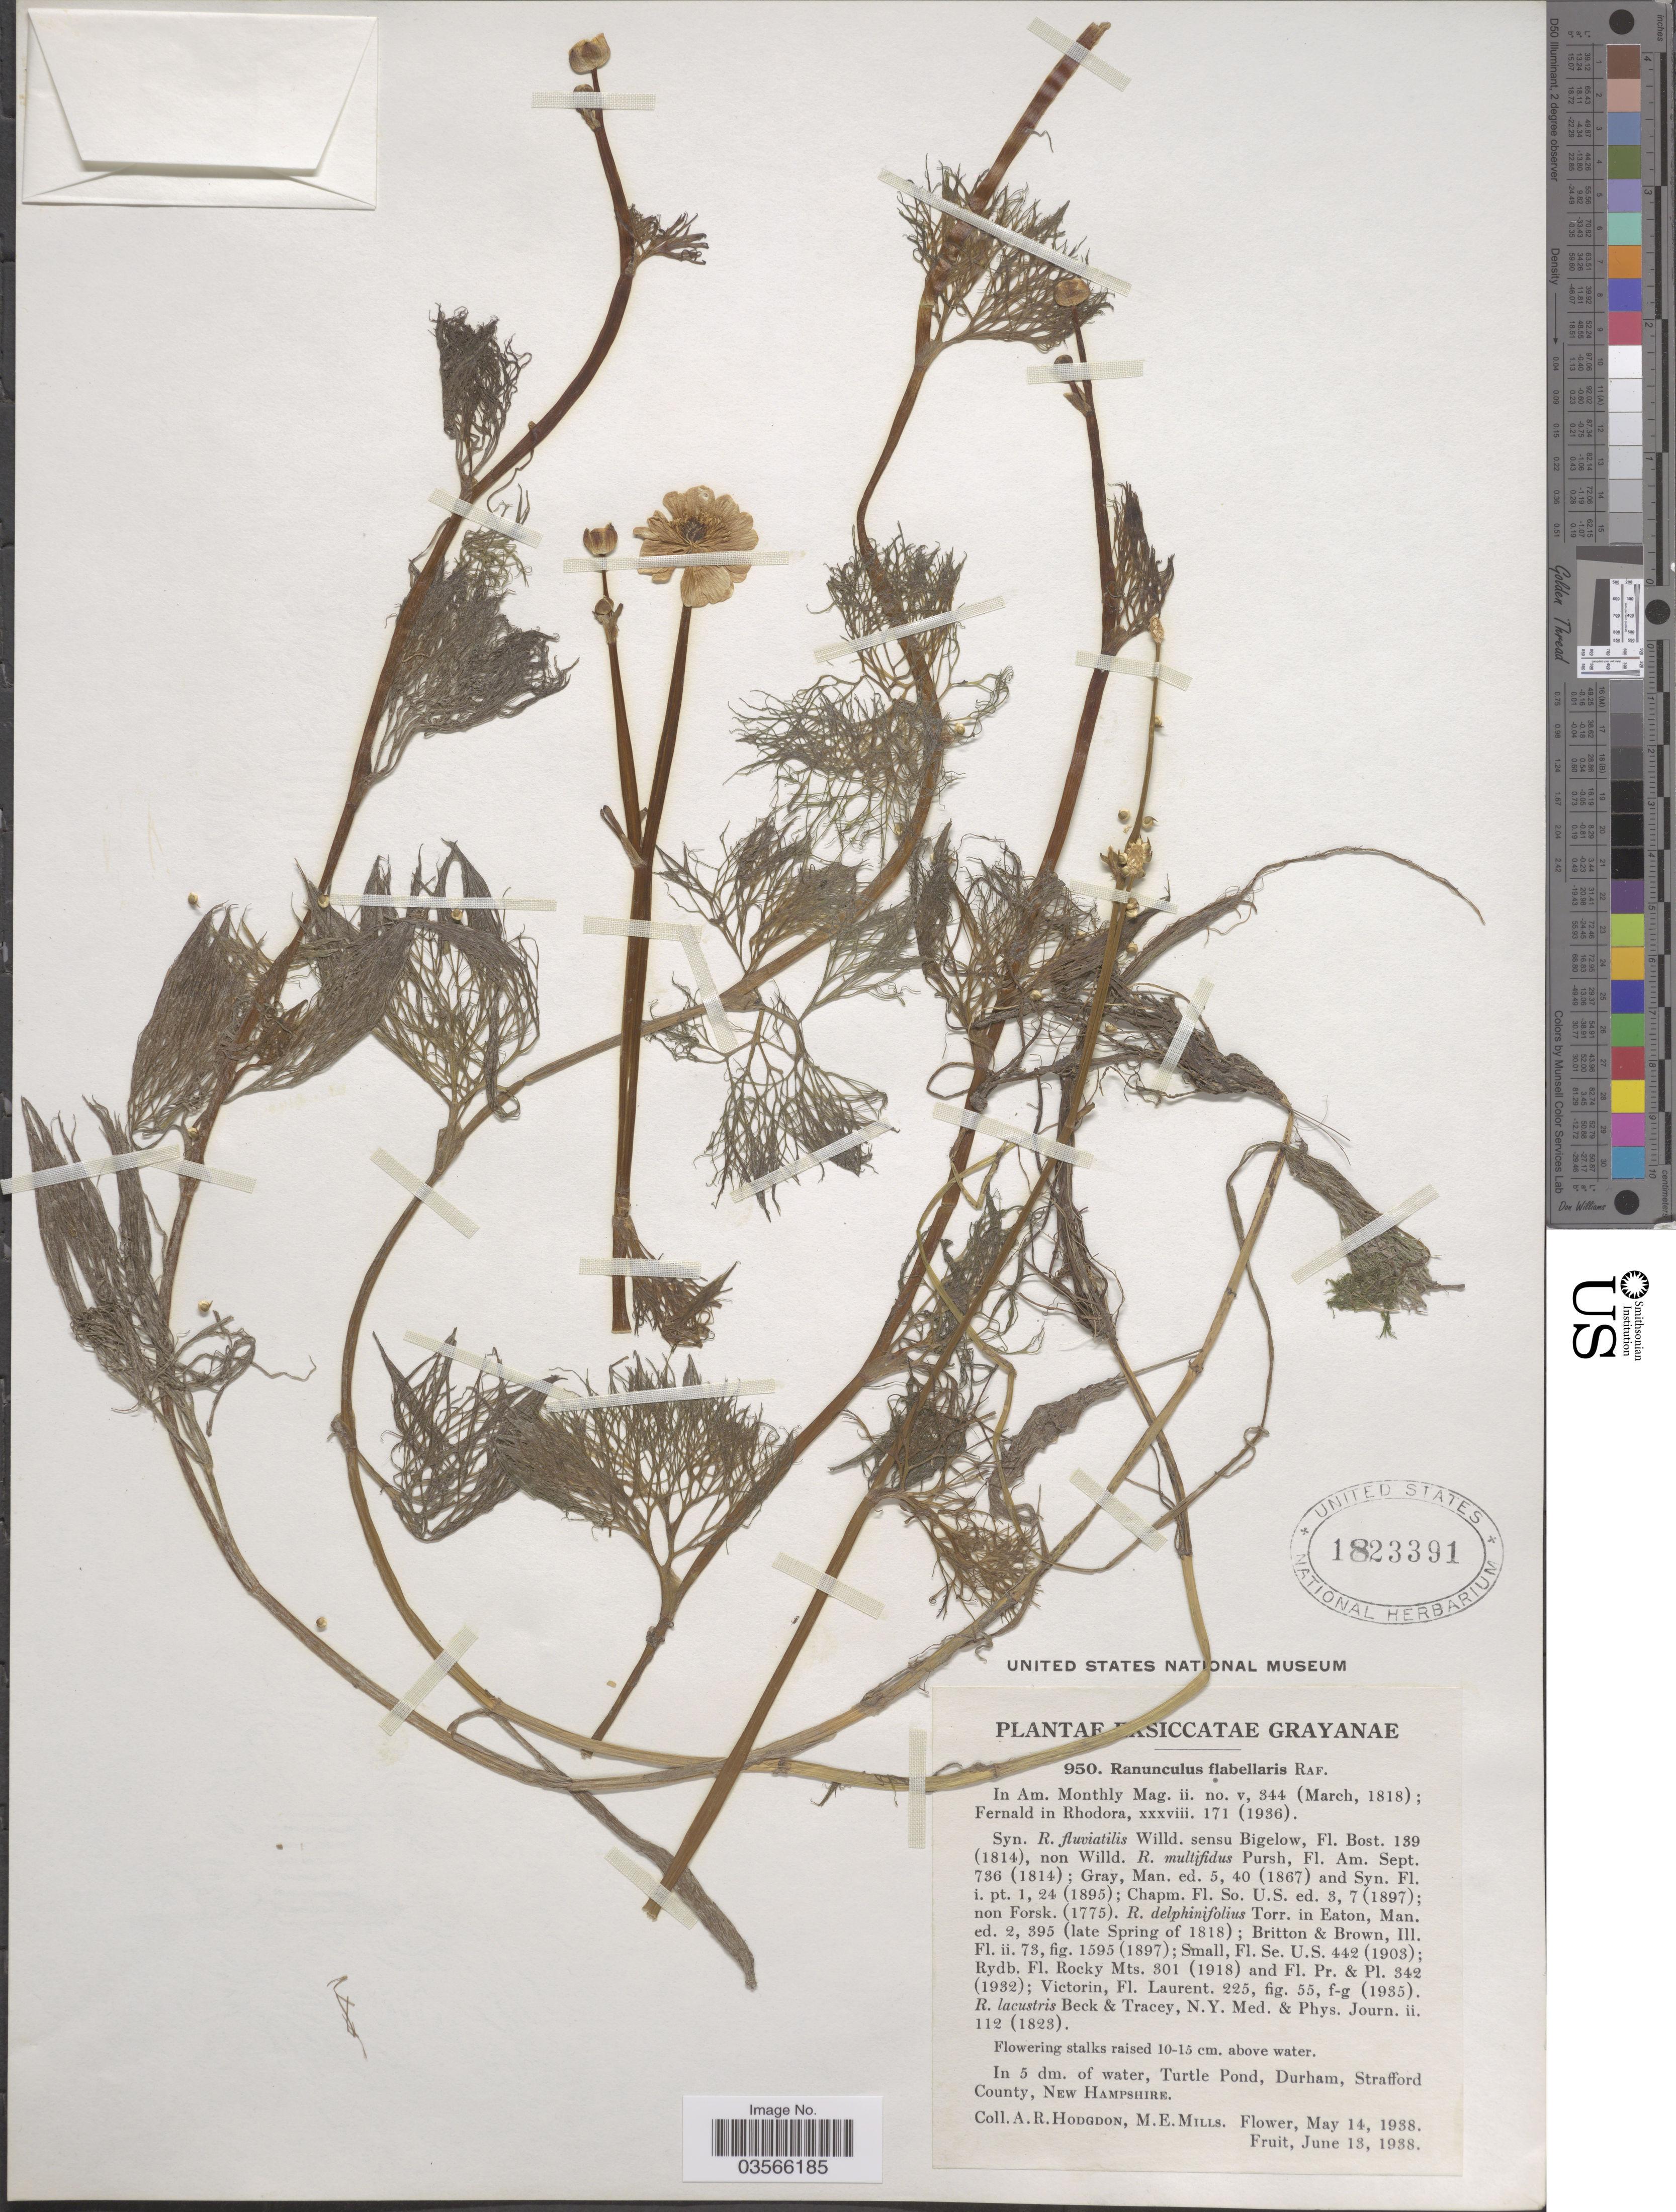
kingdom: Plantae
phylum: Tracheophyta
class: Magnoliopsida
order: Ranunculales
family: Ranunculaceae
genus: Ranunculus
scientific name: Ranunculus flabellaris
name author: Raf.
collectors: A. R. Hodgdon & M. Mills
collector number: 950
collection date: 1938-05-14/1938-06-13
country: United States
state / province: New Hampshire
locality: Turtle Pond, Durham, Strafford County.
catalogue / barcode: US 1823391